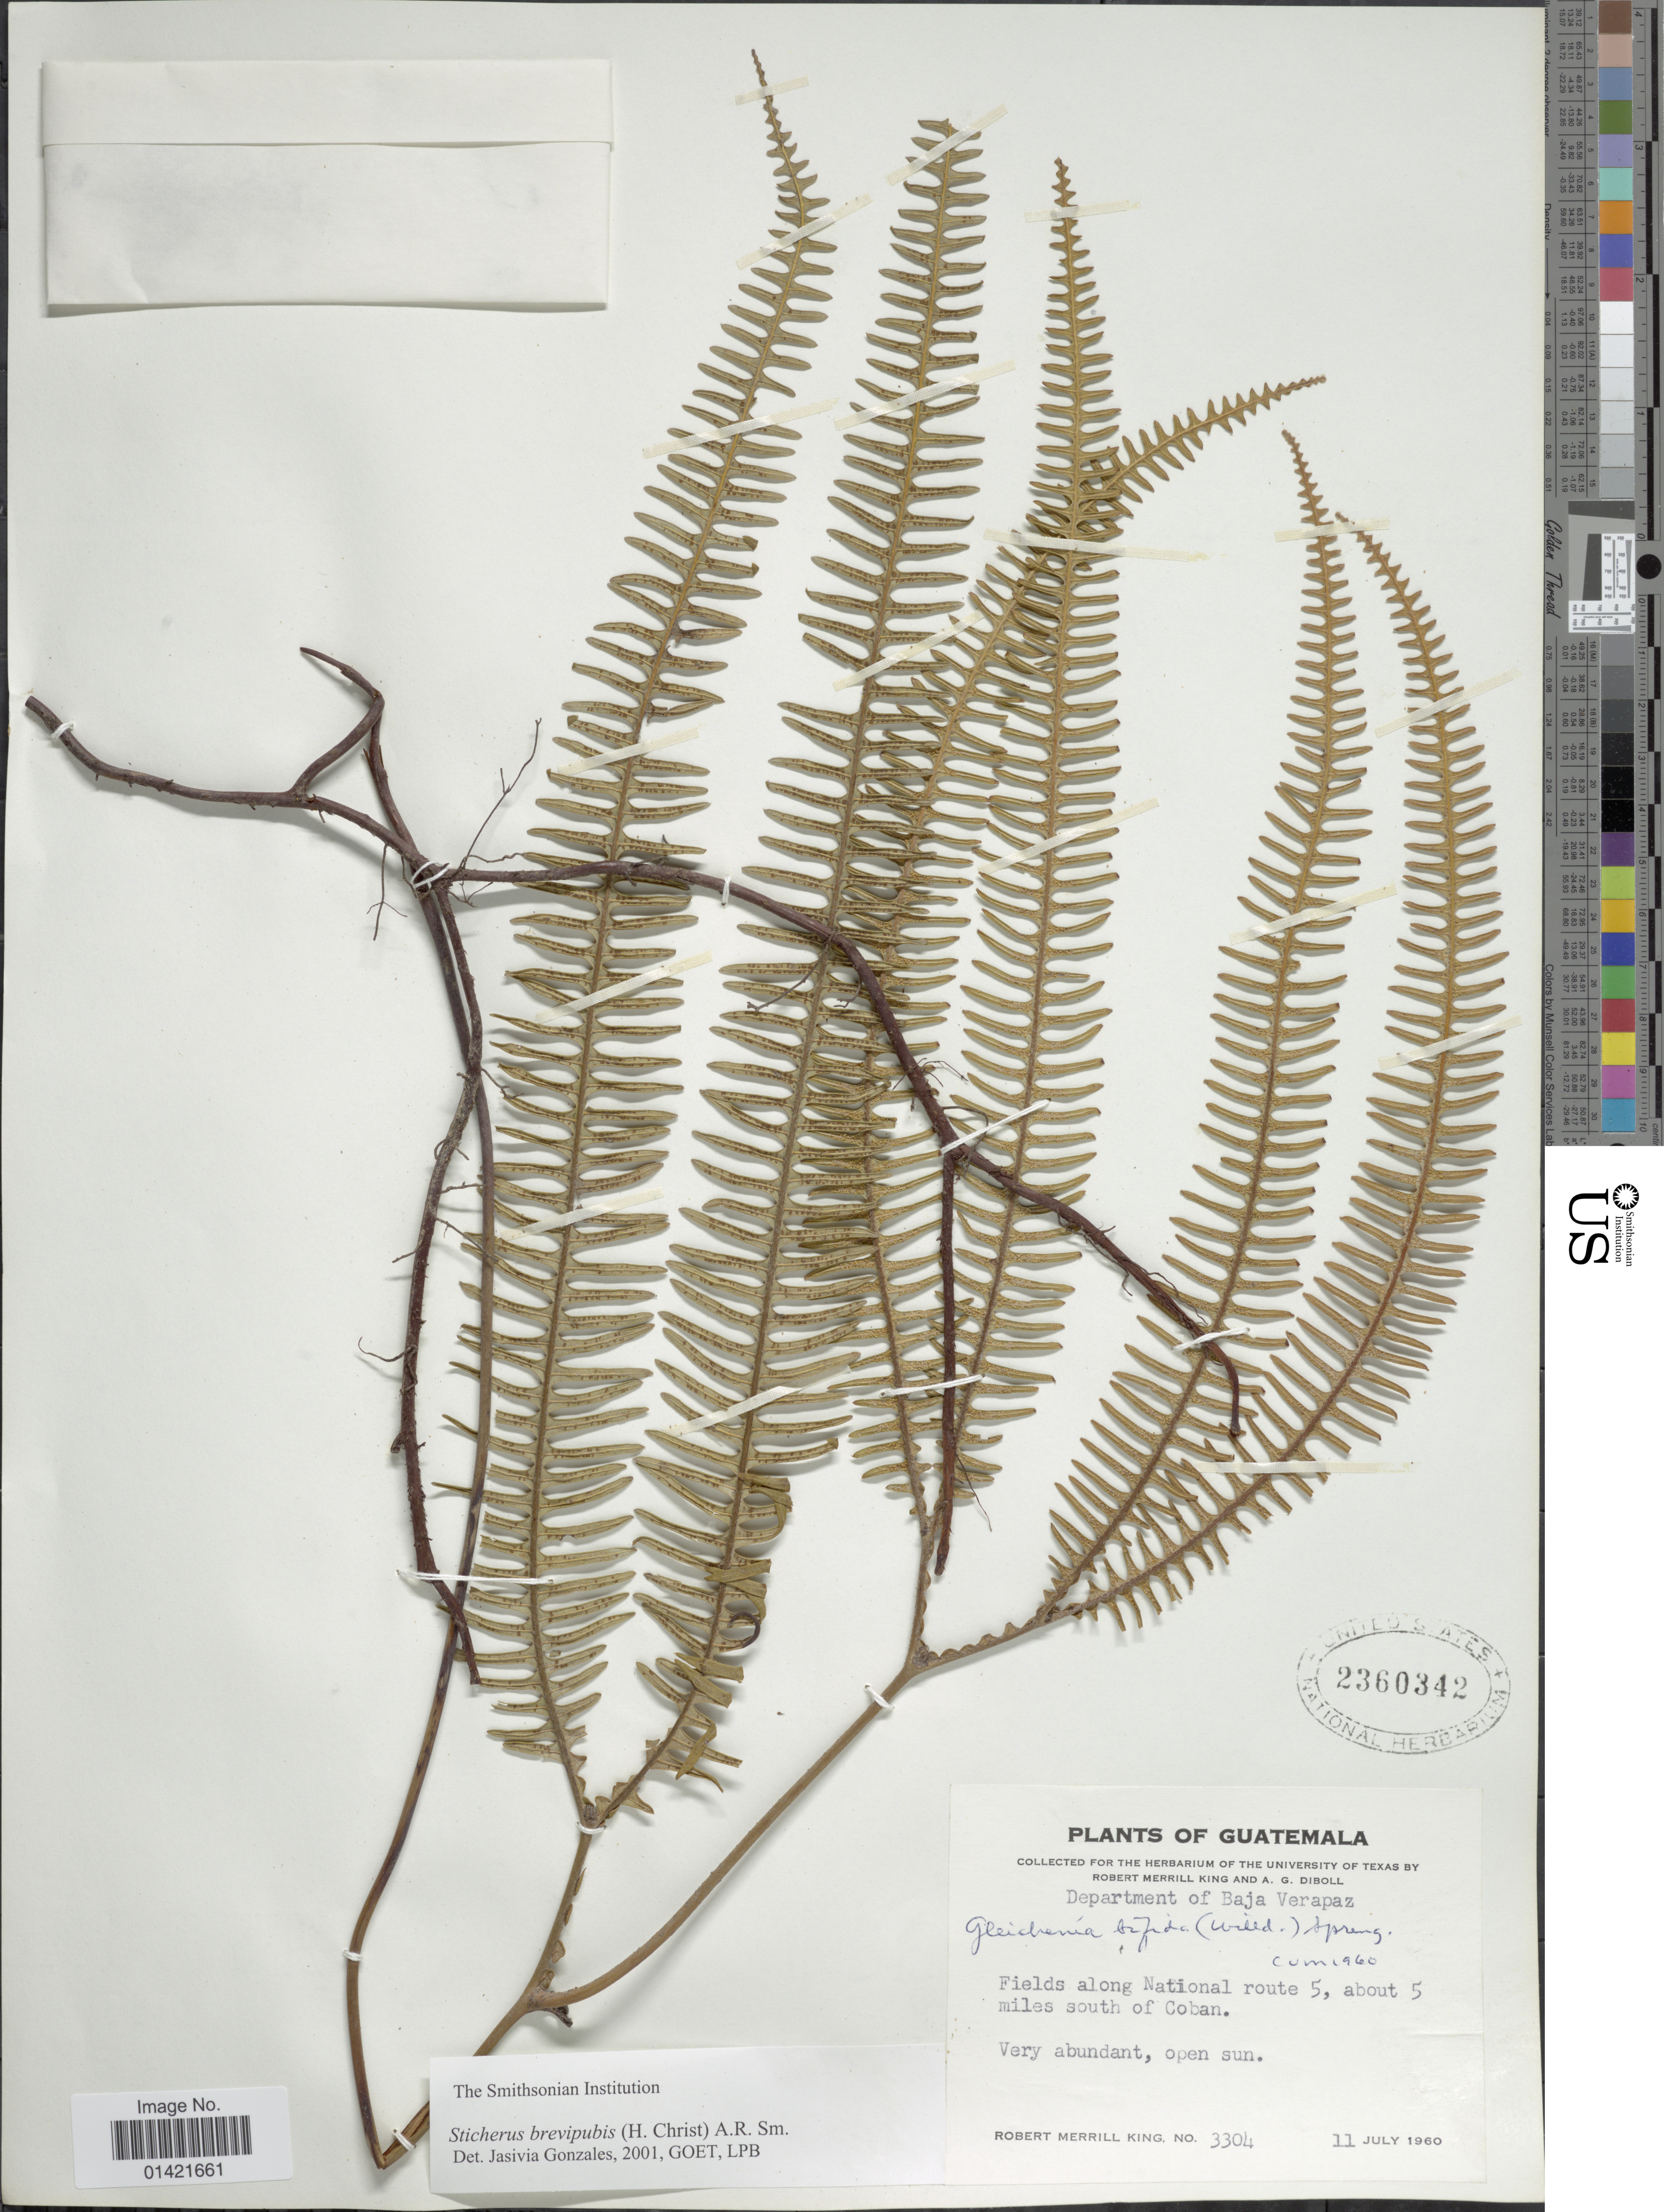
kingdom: Plantae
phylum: Tracheophyta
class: Polypodiopsida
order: Gleicheniales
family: Gleicheniaceae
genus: Sticherus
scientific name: Sticherus fulvus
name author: (Desv.) Ching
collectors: R. M. King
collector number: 3304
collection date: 1960-07-11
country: Guatemala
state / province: Baja Verapaz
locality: Fields along National route 5, about 5 miles south of Coban.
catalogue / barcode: US 2360342